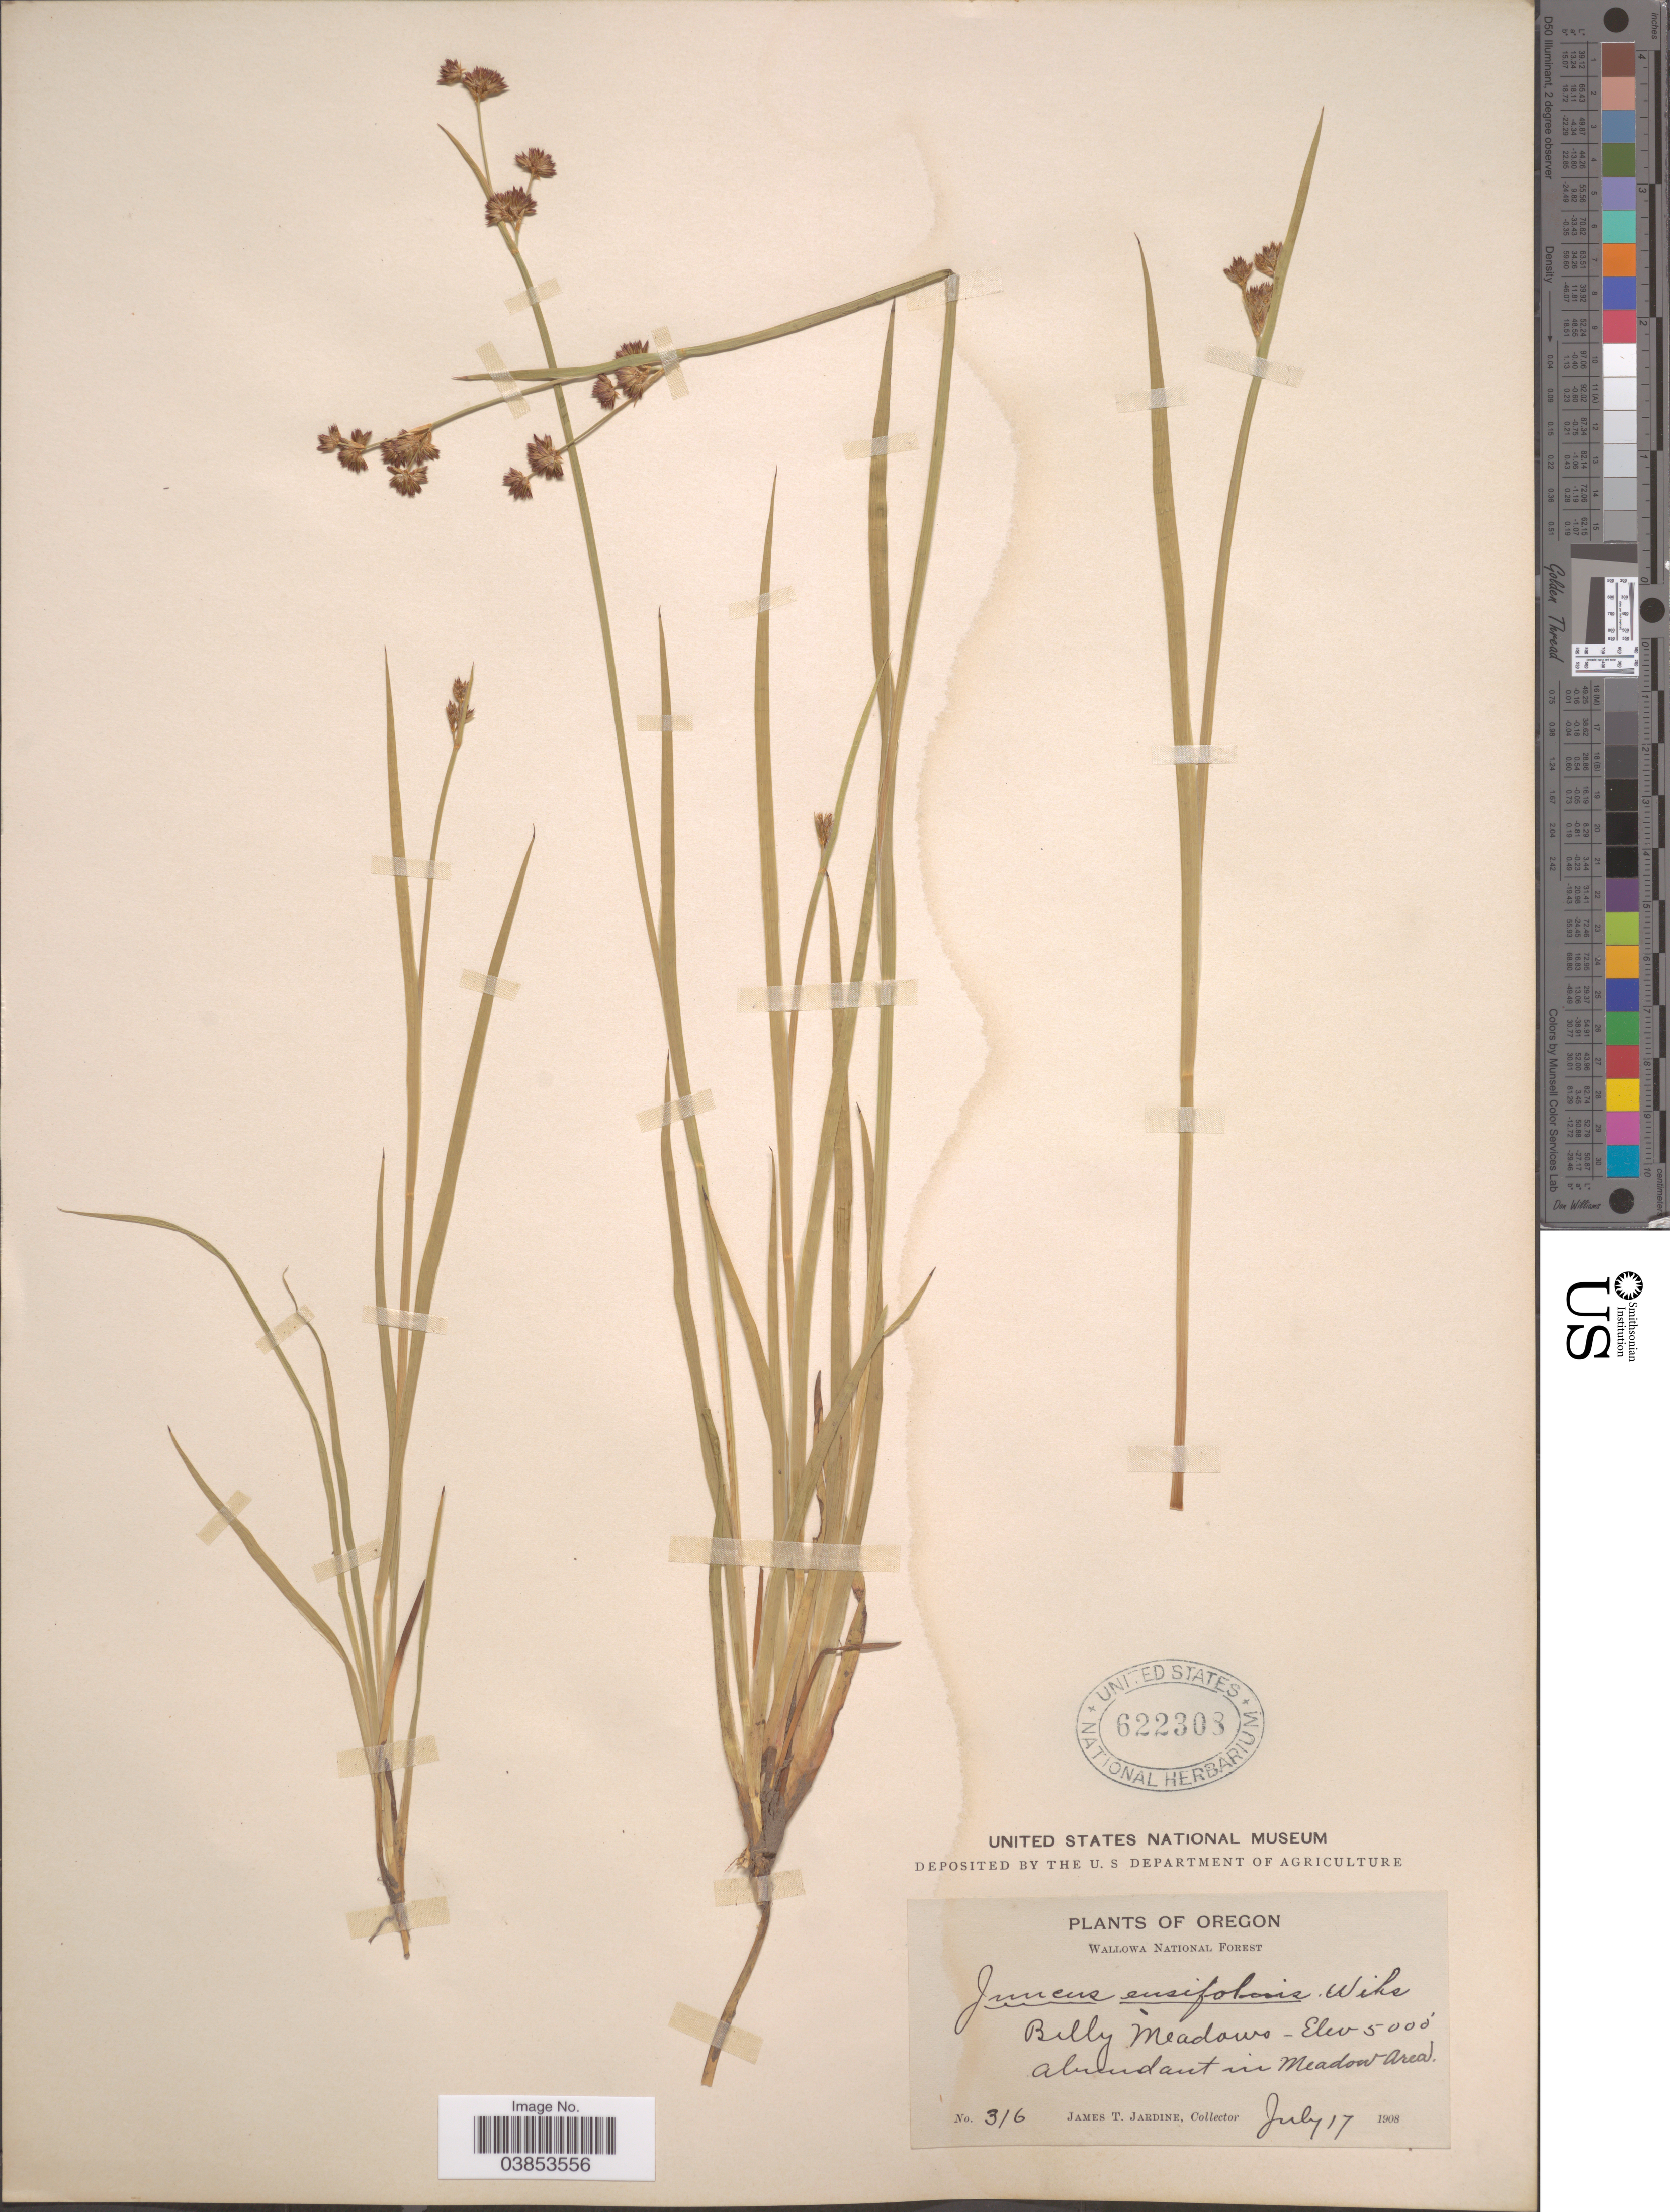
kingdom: Plantae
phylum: Tracheophyta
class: Liliopsida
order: Poales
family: Juncaceae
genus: Juncus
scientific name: Juncus ensifolius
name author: Wikstr.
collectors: J. T. Jardine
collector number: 316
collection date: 1908-07-17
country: United States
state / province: Oregon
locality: Wallowa National Forest. Billy Meadows. In Meadow Area.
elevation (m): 1524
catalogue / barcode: US 622308